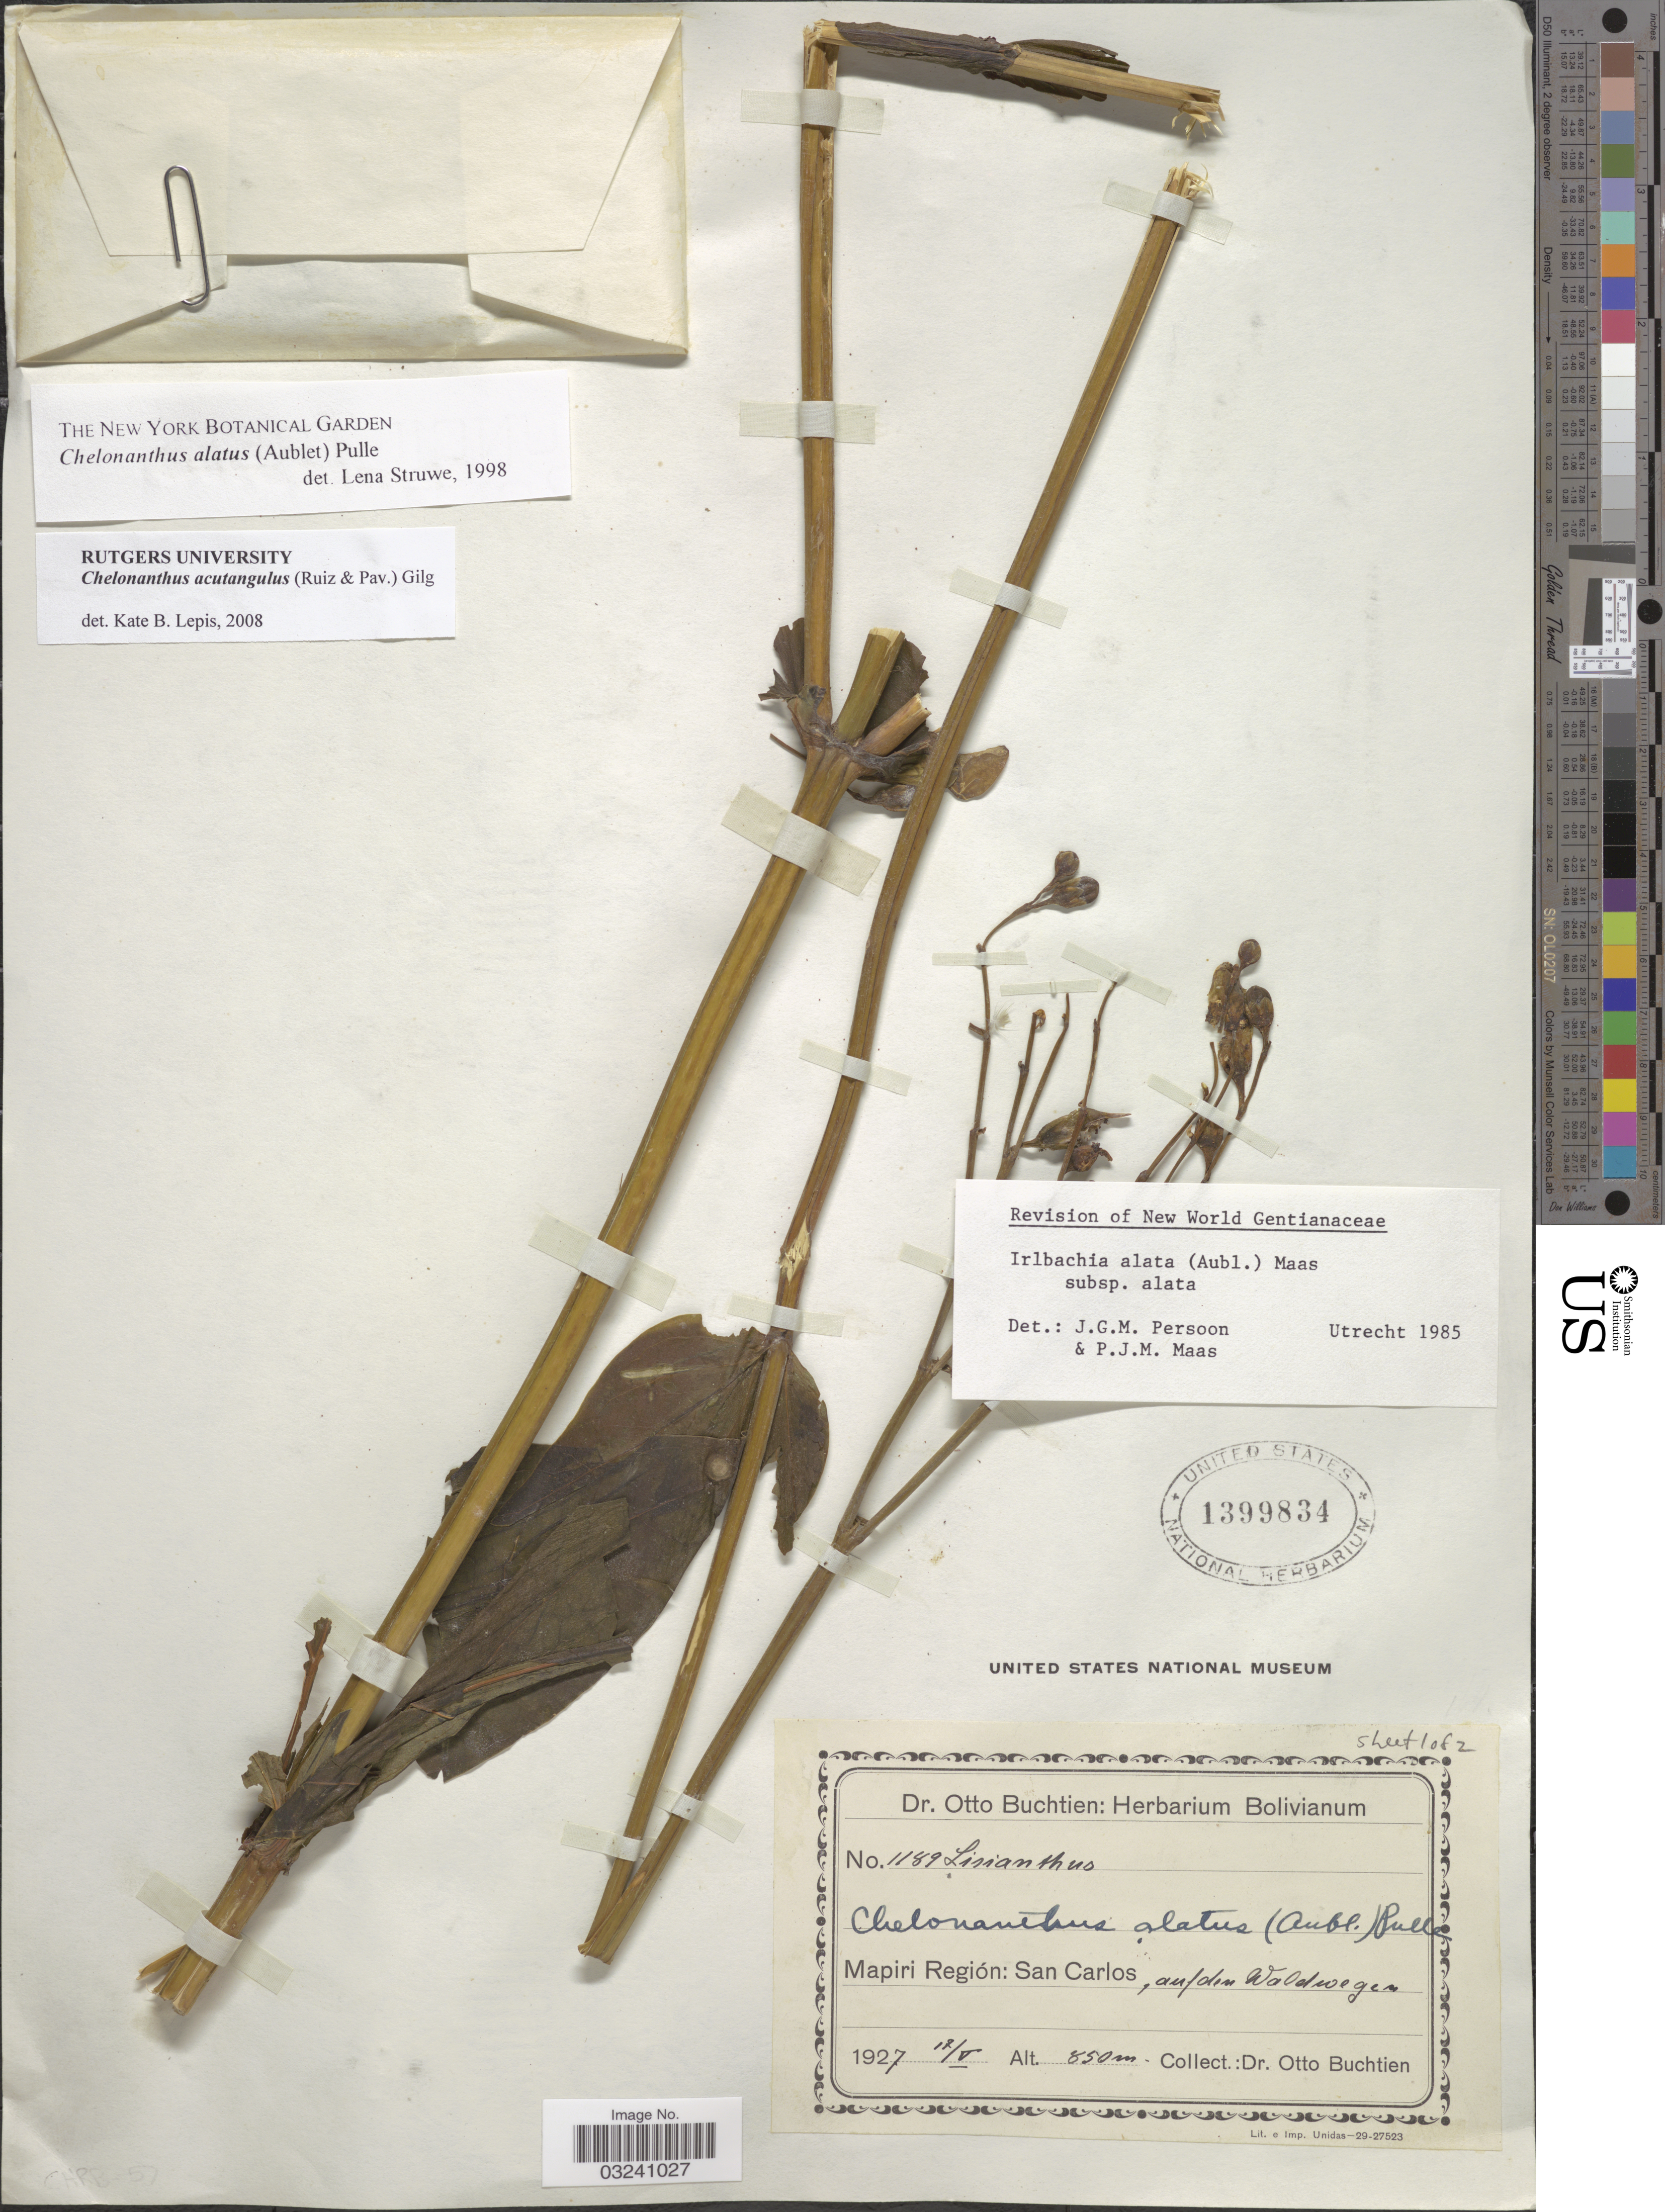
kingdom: Plantae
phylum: Tracheophyta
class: Magnoliopsida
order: Gentianales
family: Gentianaceae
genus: Chelonanthus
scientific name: Chelonanthus acutangulus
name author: (Ruiz & Pav.) Gilg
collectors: O. Buchtien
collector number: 1189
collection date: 1927-05-17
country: Bolivia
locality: Mapiri Región: San Carlos.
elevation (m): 850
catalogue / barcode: US 1399834